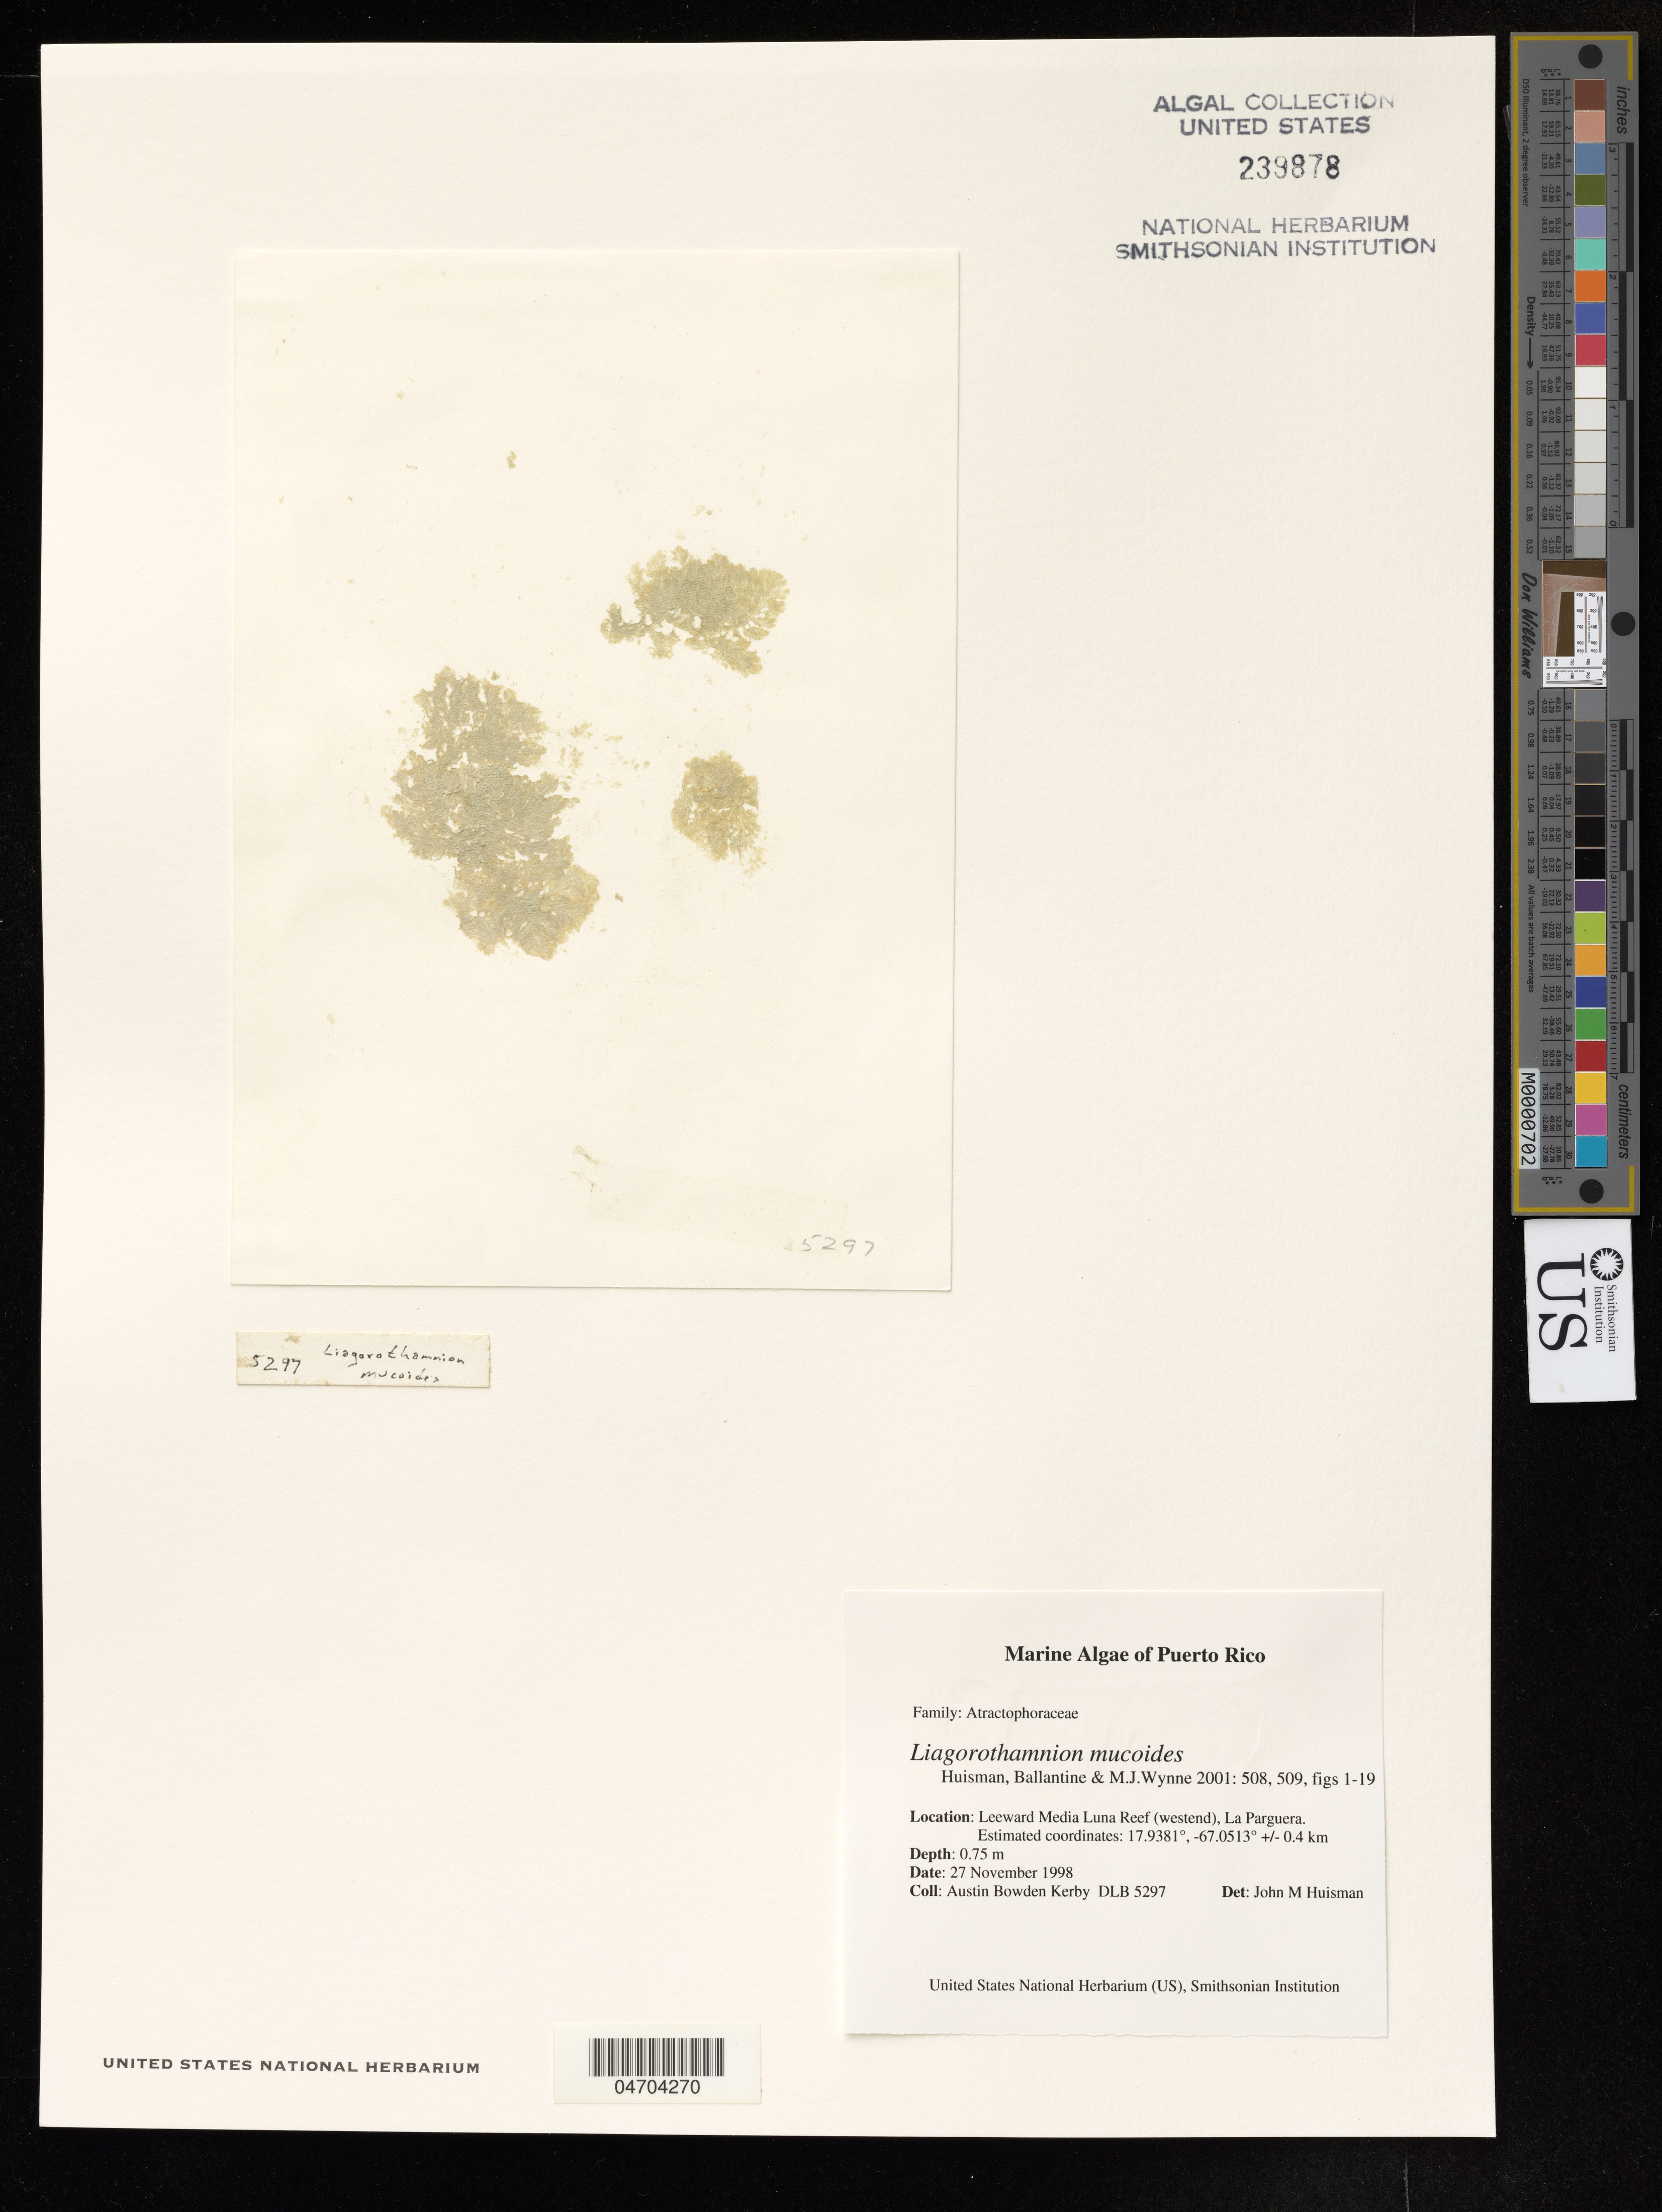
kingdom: Plantae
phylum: Rhodophyta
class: Florideophyceae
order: Ceramiales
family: Ceramiaceae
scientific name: Liagorothamnion mucoides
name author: Huisman et al.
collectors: K. Bowden-Kerby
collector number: DLB 5297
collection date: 1998-11-27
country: Puerto Rico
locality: Leeward Media Luna Reef (westend), La Parguera.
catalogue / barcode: US 239878